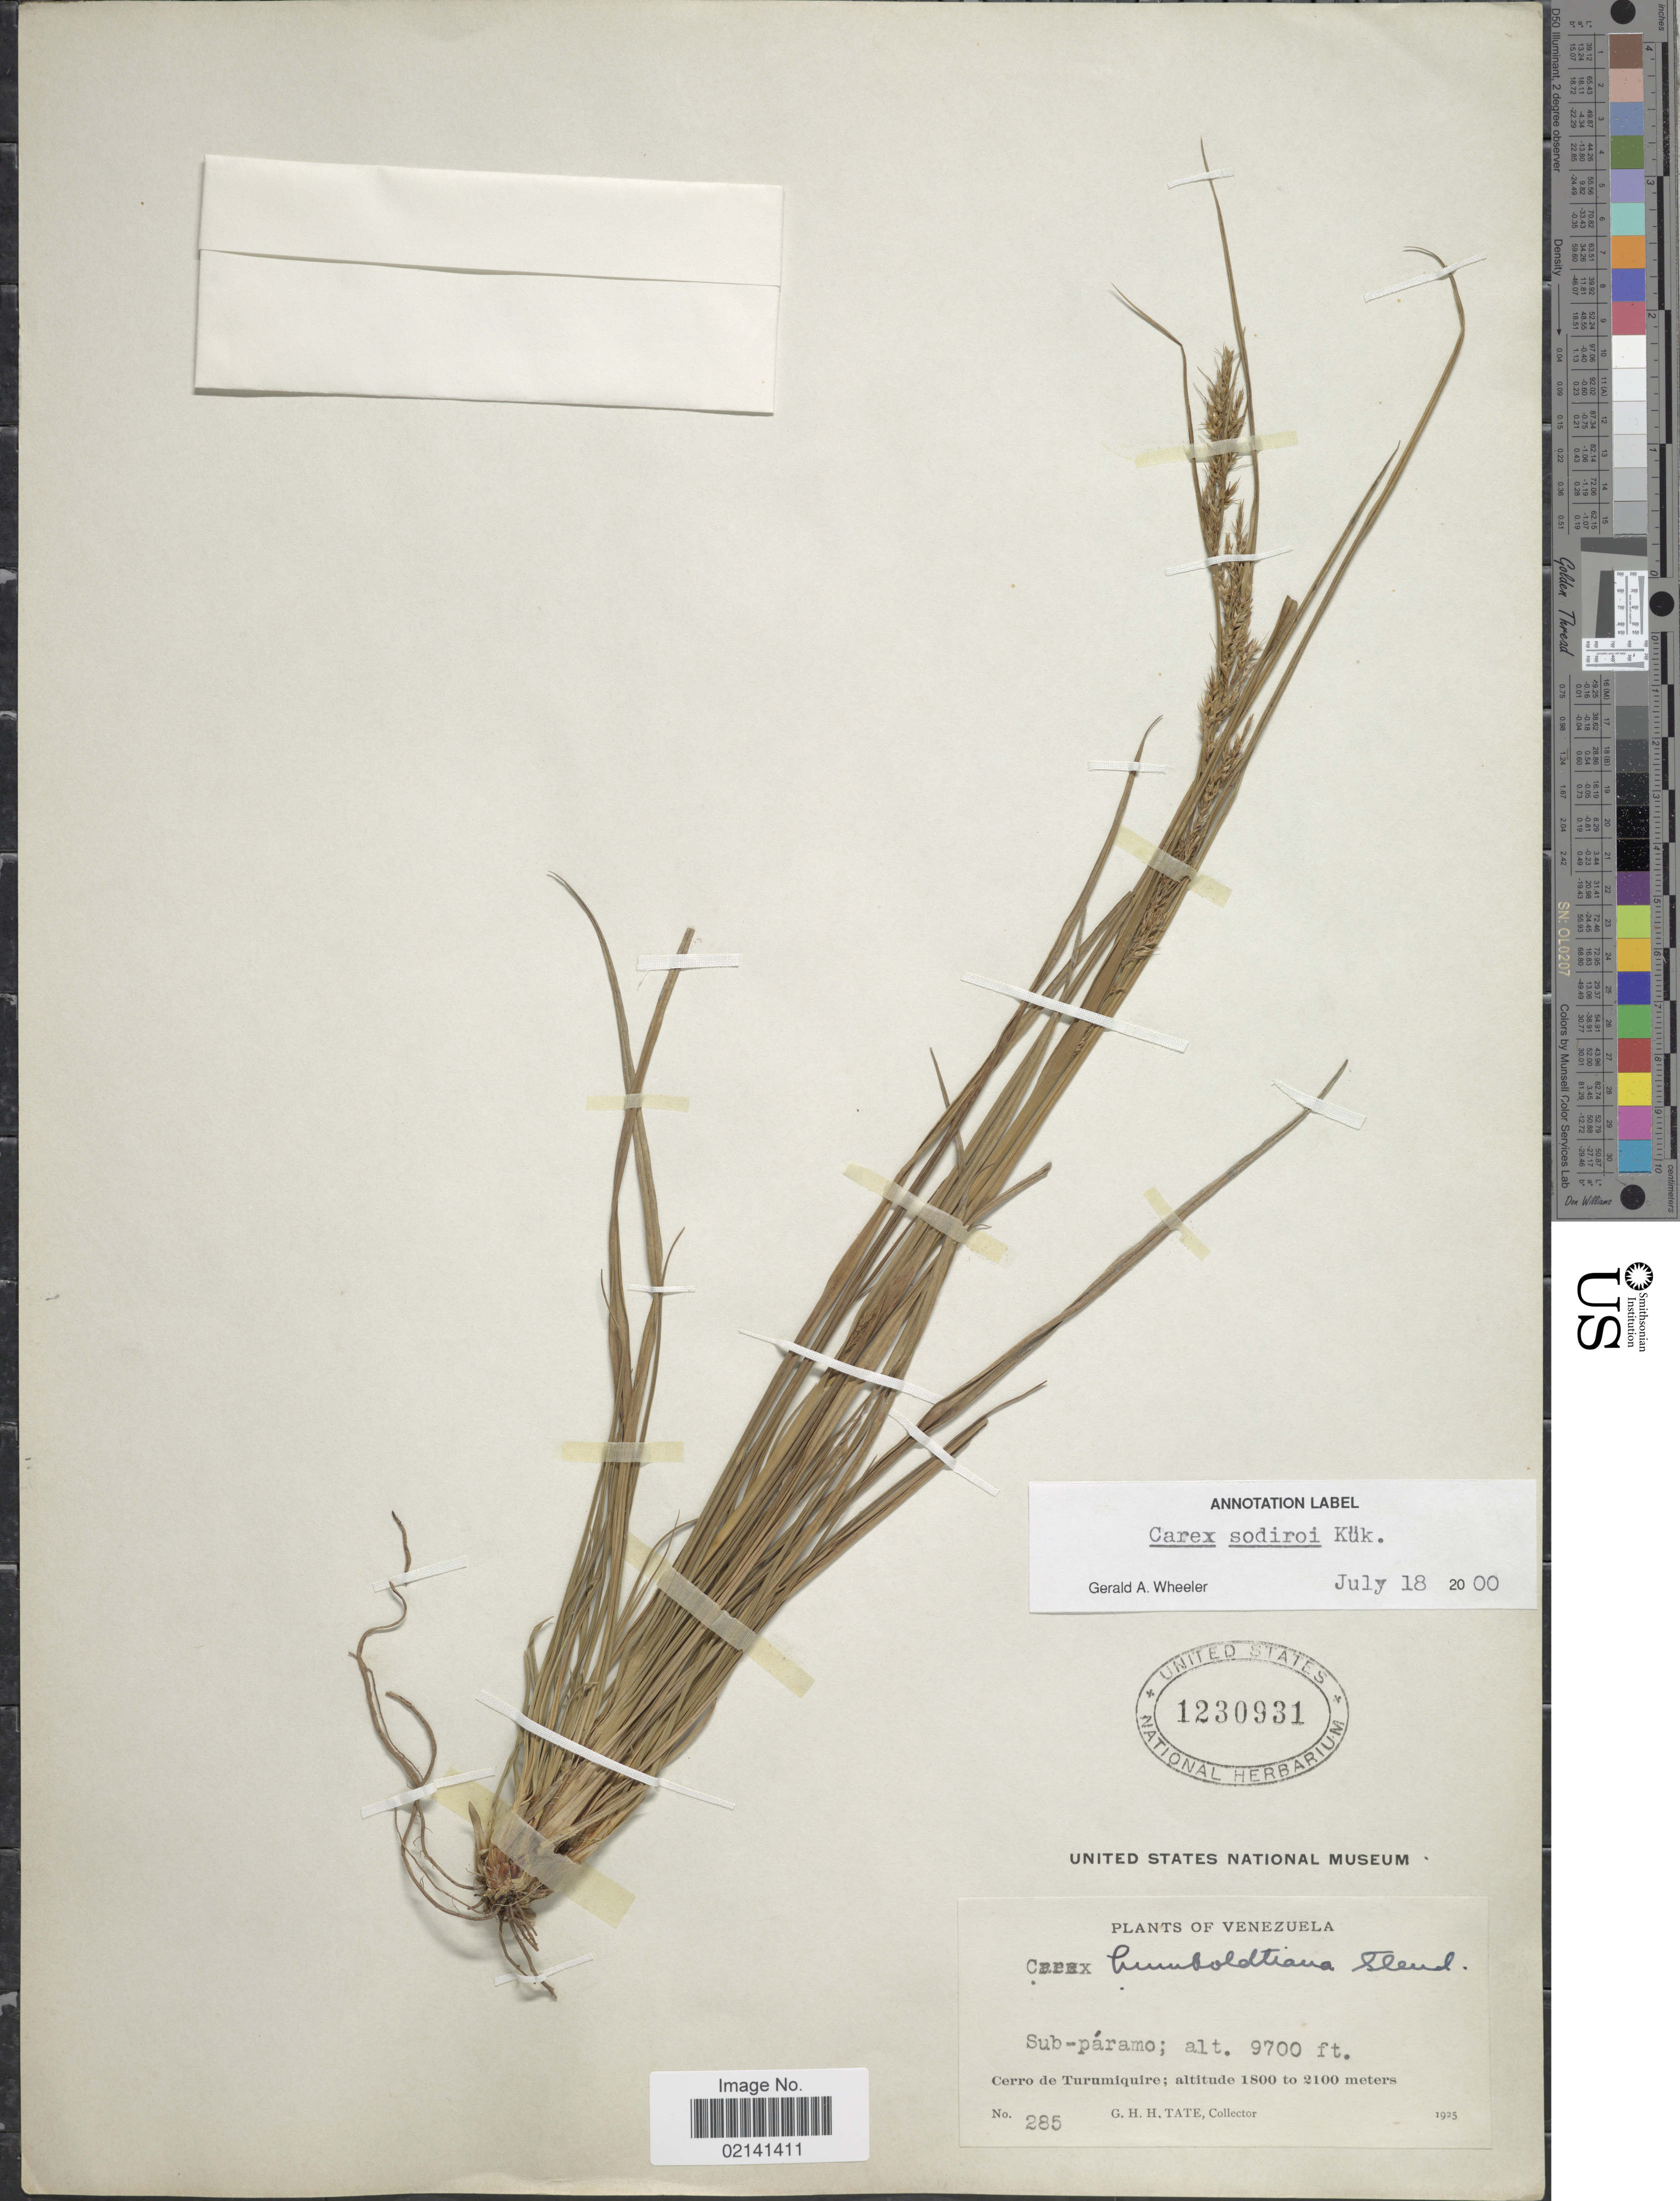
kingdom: Plantae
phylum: Tracheophyta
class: Liliopsida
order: Poales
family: Cyperaceae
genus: Carex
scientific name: Carex sodiroi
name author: Kük.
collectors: G. H. H.Tate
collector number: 285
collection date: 1925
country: Venezuela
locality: Cerro de Turumiquire. Sub-paramo.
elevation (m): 2957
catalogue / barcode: US 1230931